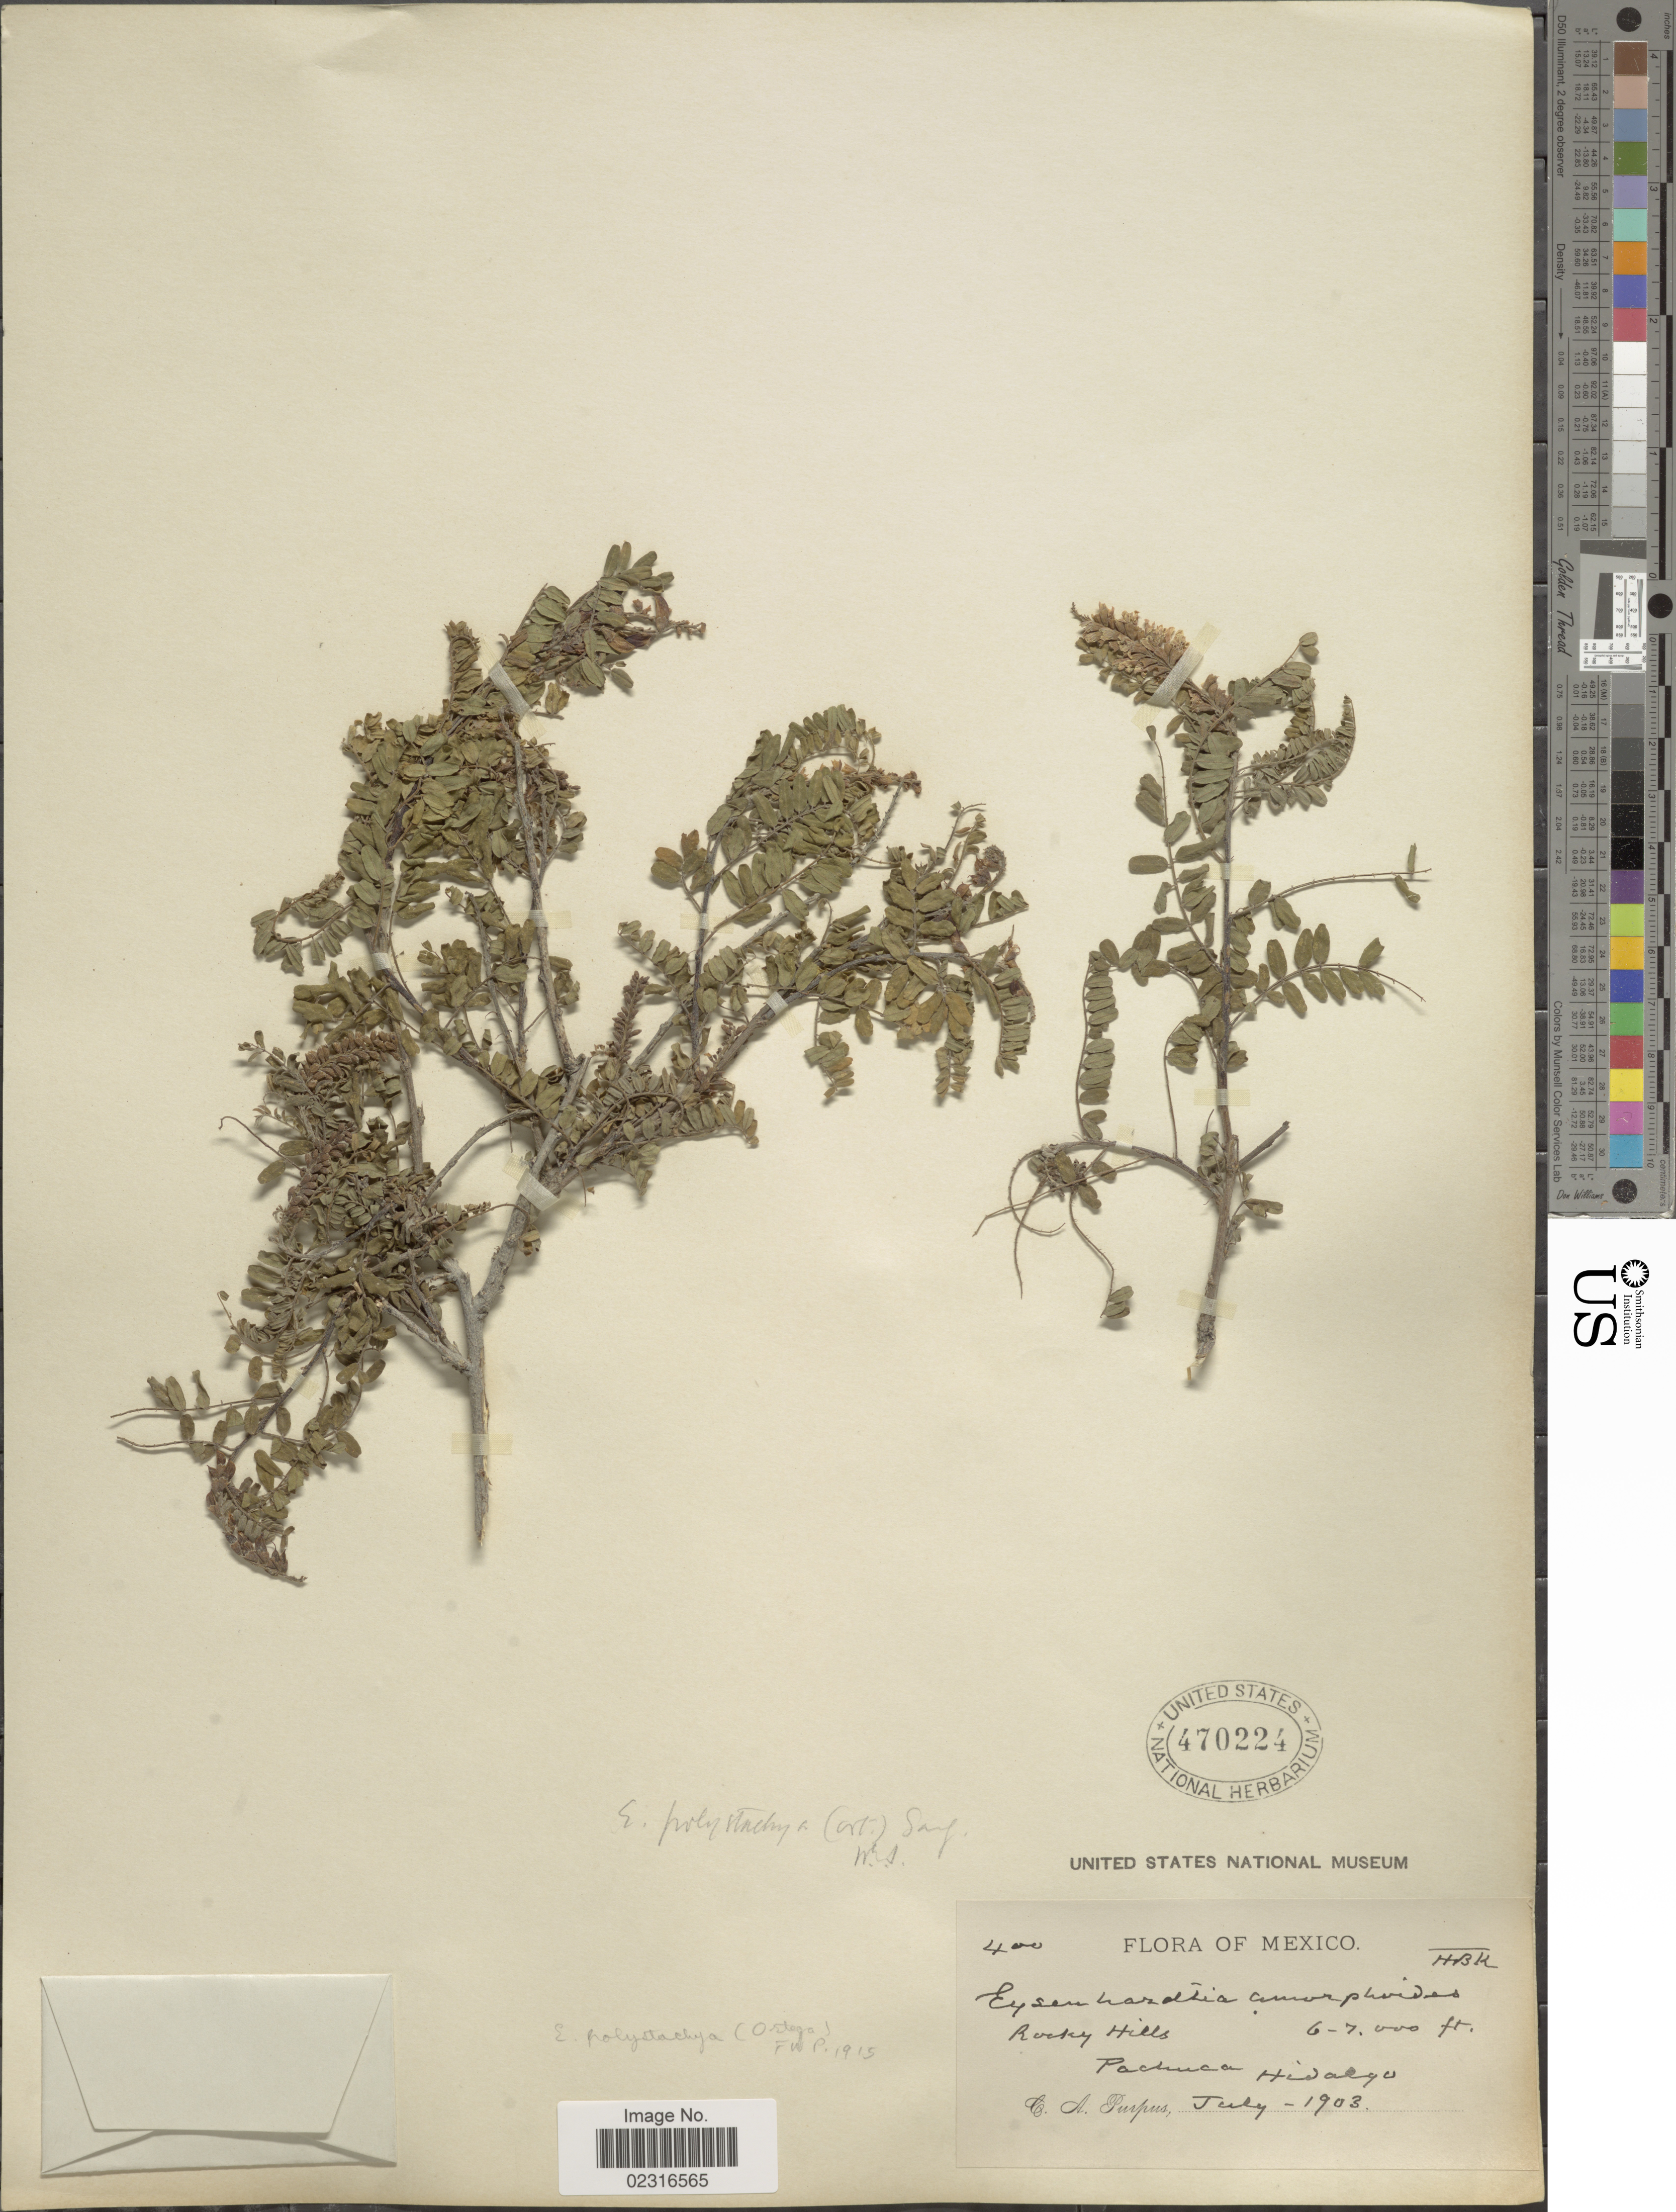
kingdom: Plantae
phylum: Tracheophyta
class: Magnoliopsida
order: Fabales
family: Fabaceae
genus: Eysenhardtia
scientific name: Eysenhardtia polystachya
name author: (Ortega) Sarg.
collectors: C. A. Purpus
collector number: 400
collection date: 1903-07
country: Mexico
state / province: Hidalgo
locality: Pachuca.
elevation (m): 1829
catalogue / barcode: US 470224